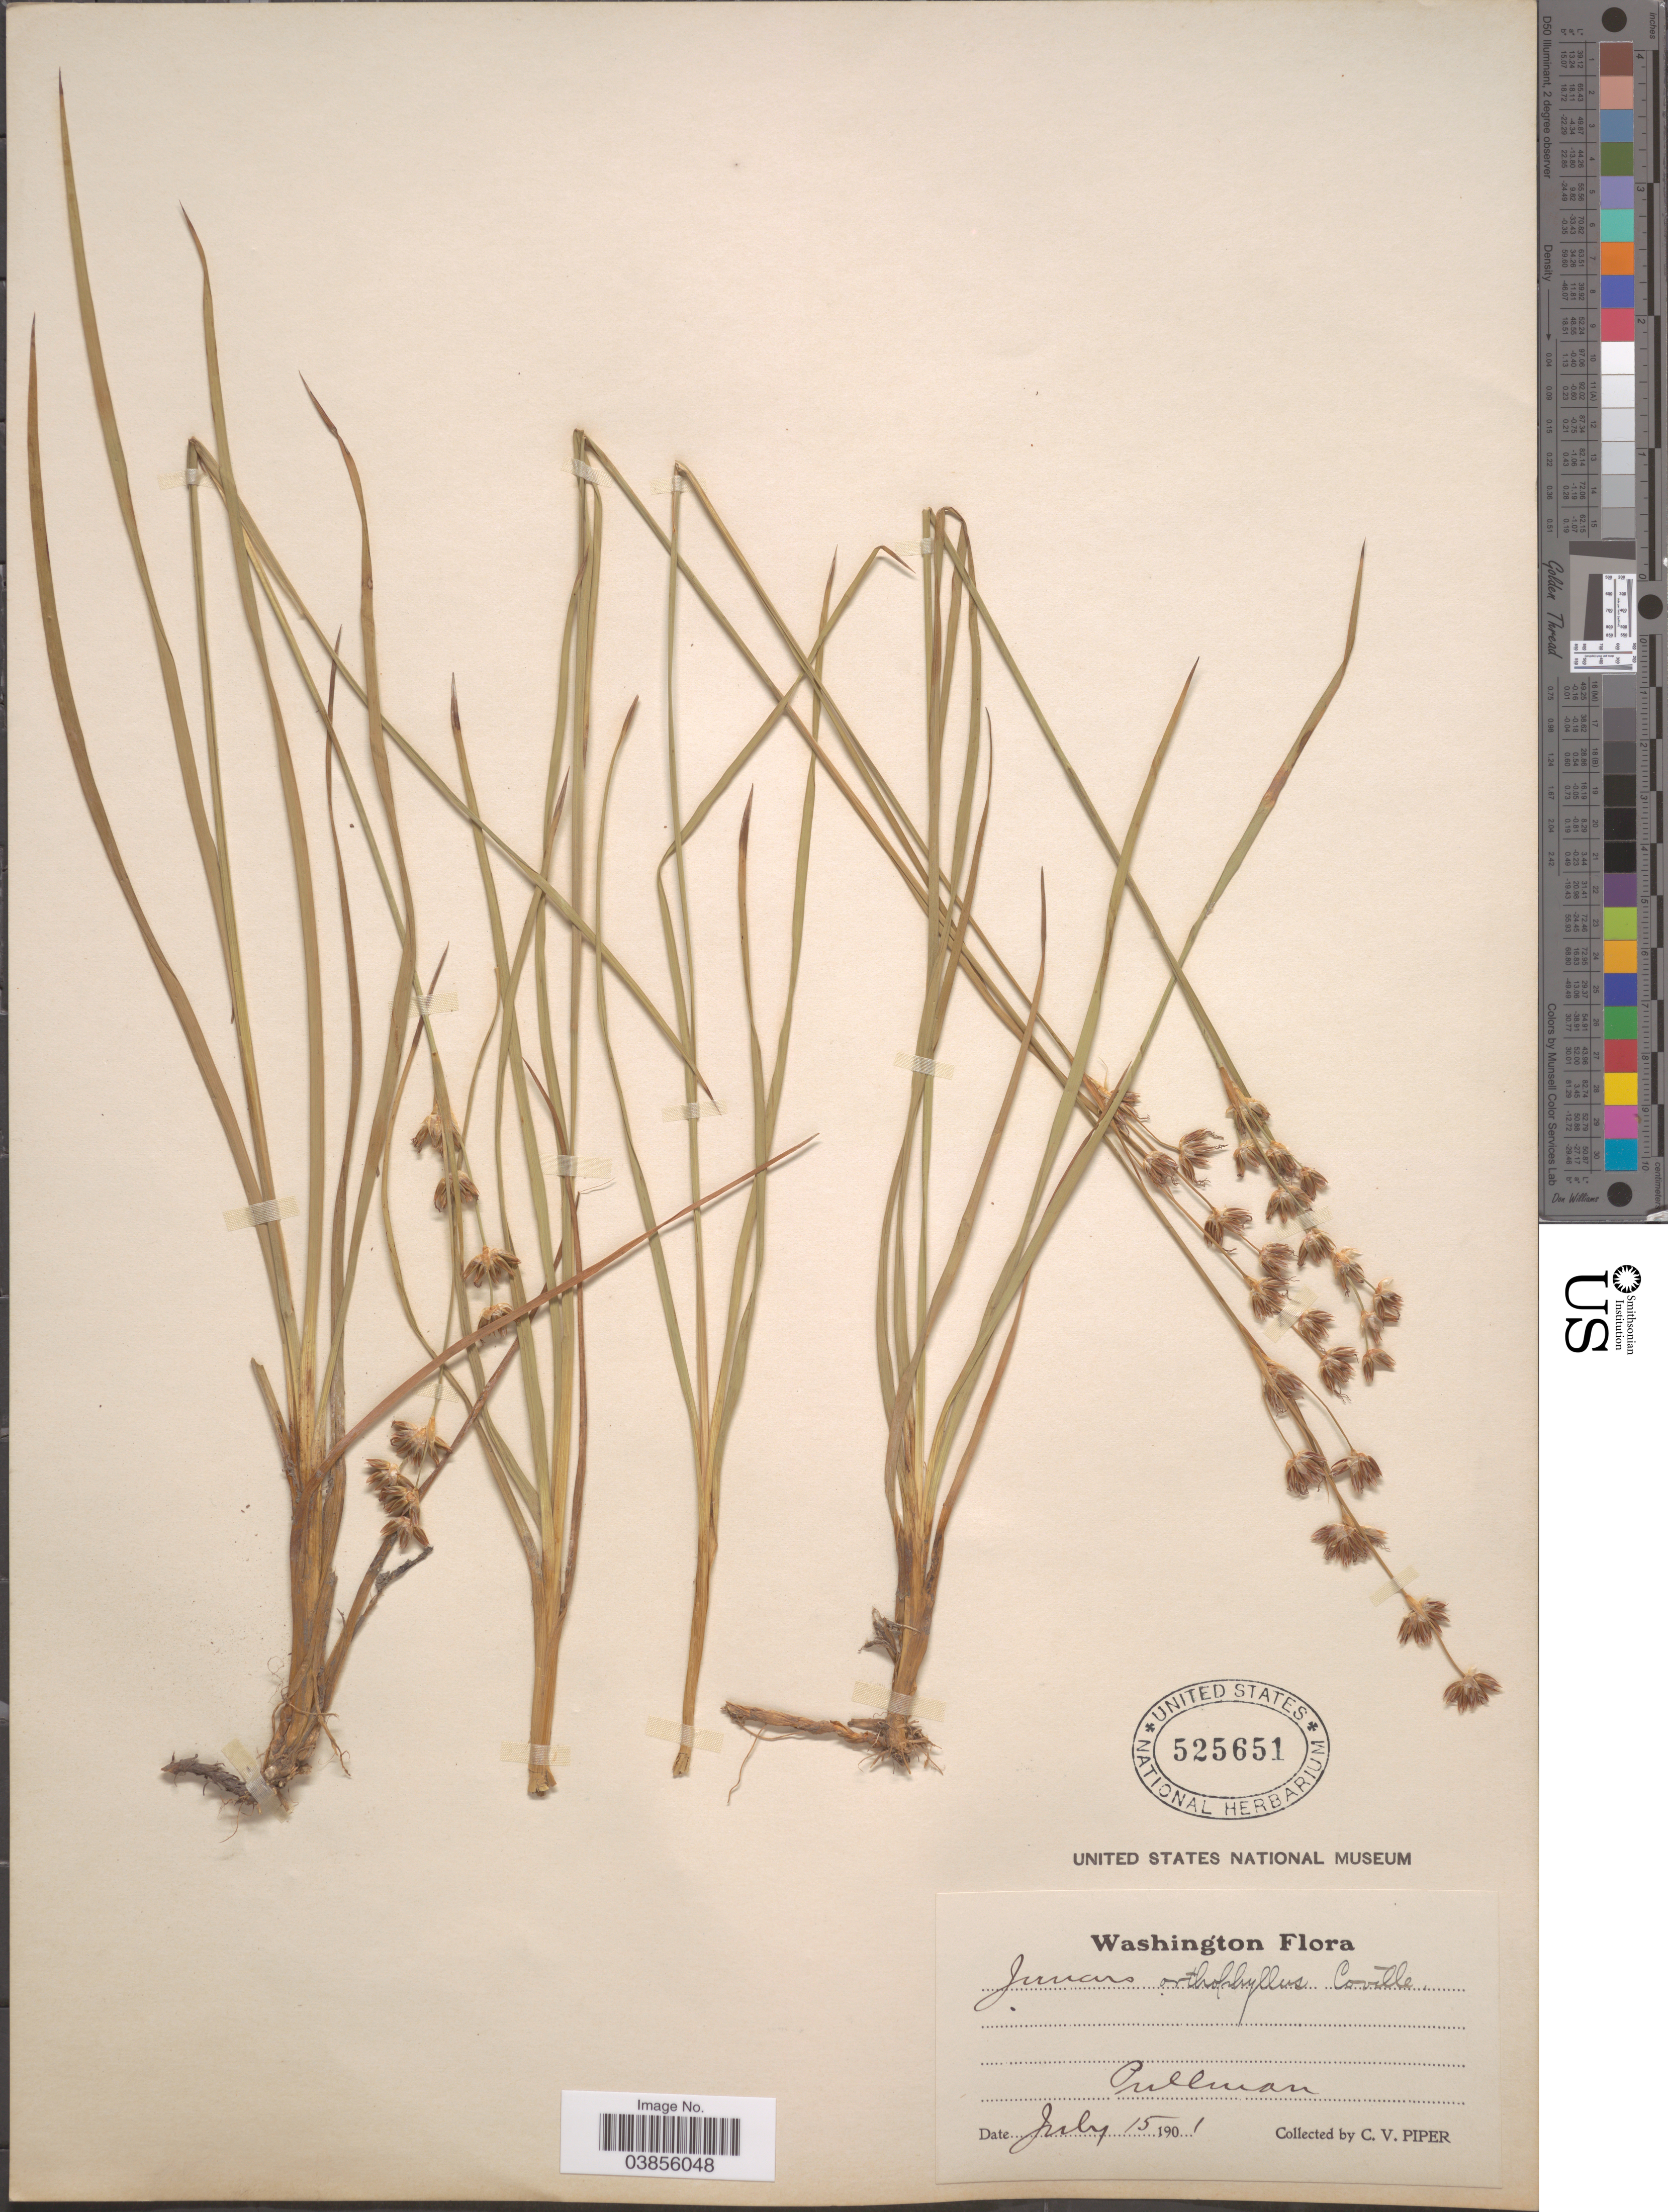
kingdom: Plantae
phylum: Tracheophyta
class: Liliopsida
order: Poales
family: Juncaceae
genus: Juncus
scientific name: Juncus orthophyllus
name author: Coville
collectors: C. V. Piper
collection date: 1901-07-15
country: United States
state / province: Washington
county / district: Whitman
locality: Pullman.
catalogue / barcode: US 525651